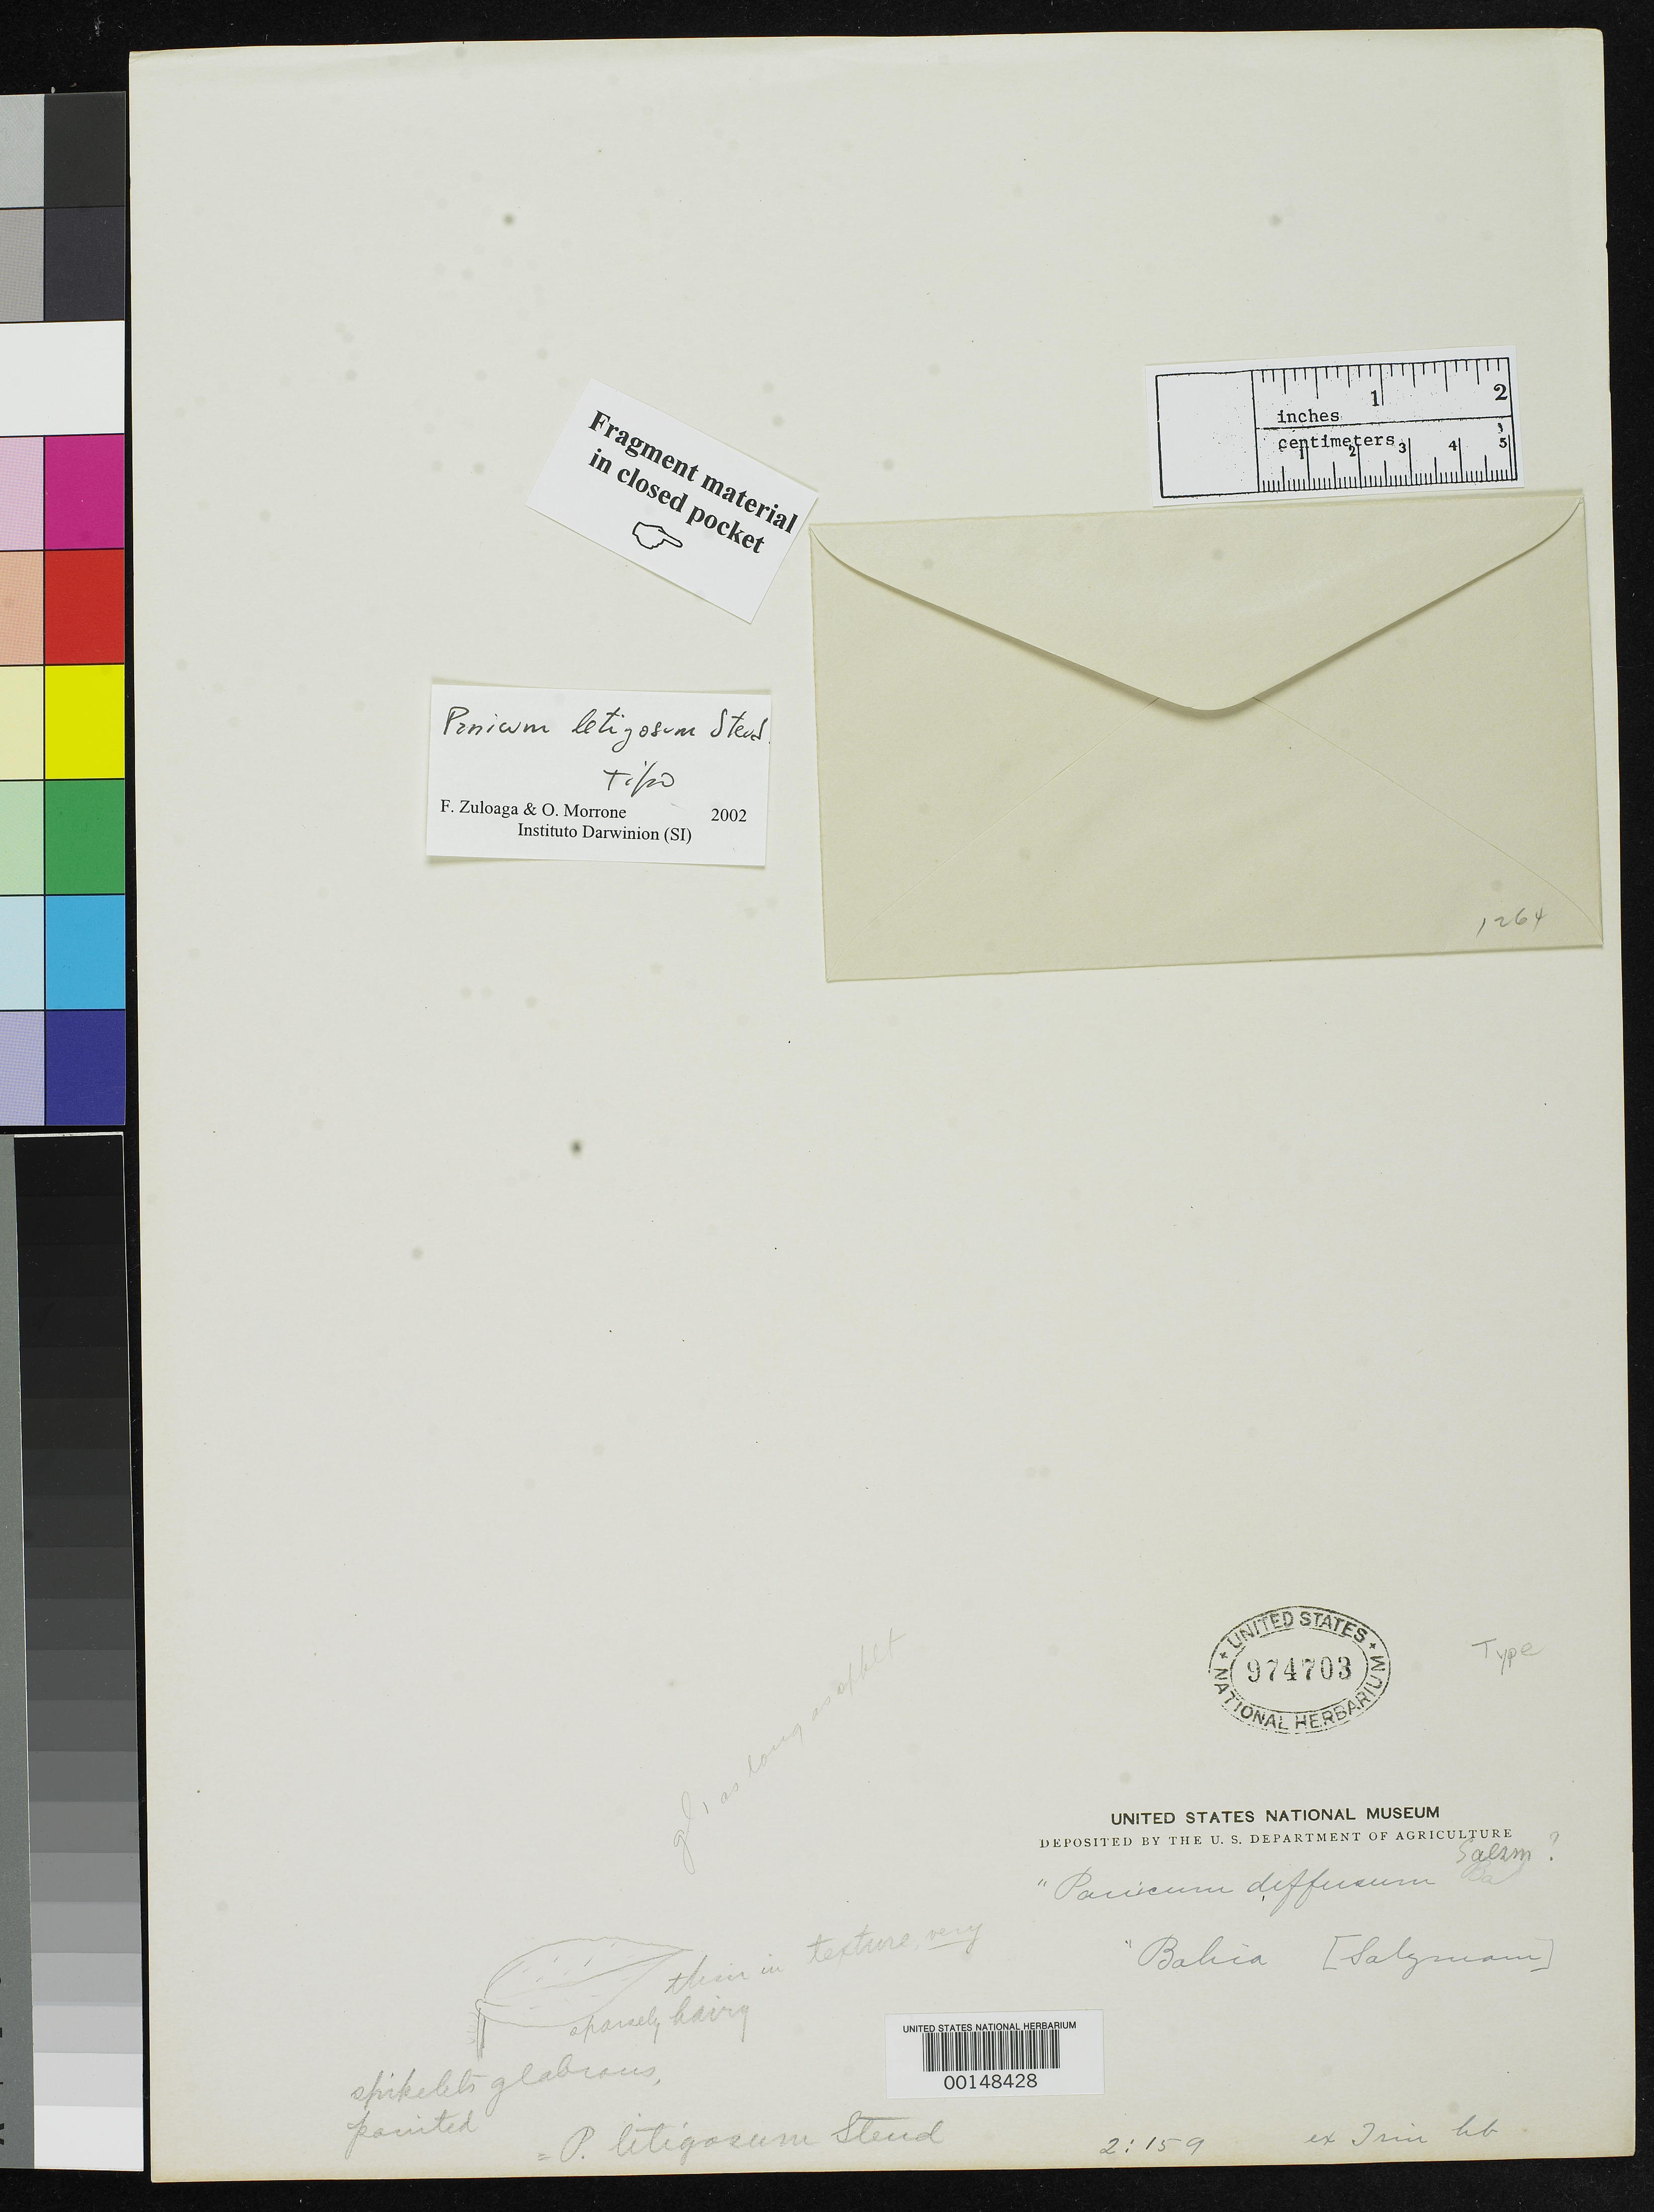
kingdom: Plantae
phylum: Tracheophyta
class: Liliopsida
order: Poales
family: Poaceae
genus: Panicum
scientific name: Panicum diffusum var. genuinum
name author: Döll in Mart.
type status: Type Fragment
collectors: P. Salzmann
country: Brazil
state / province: Bahia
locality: North of Esplanda city on road to Jaquera.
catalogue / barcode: US 974703